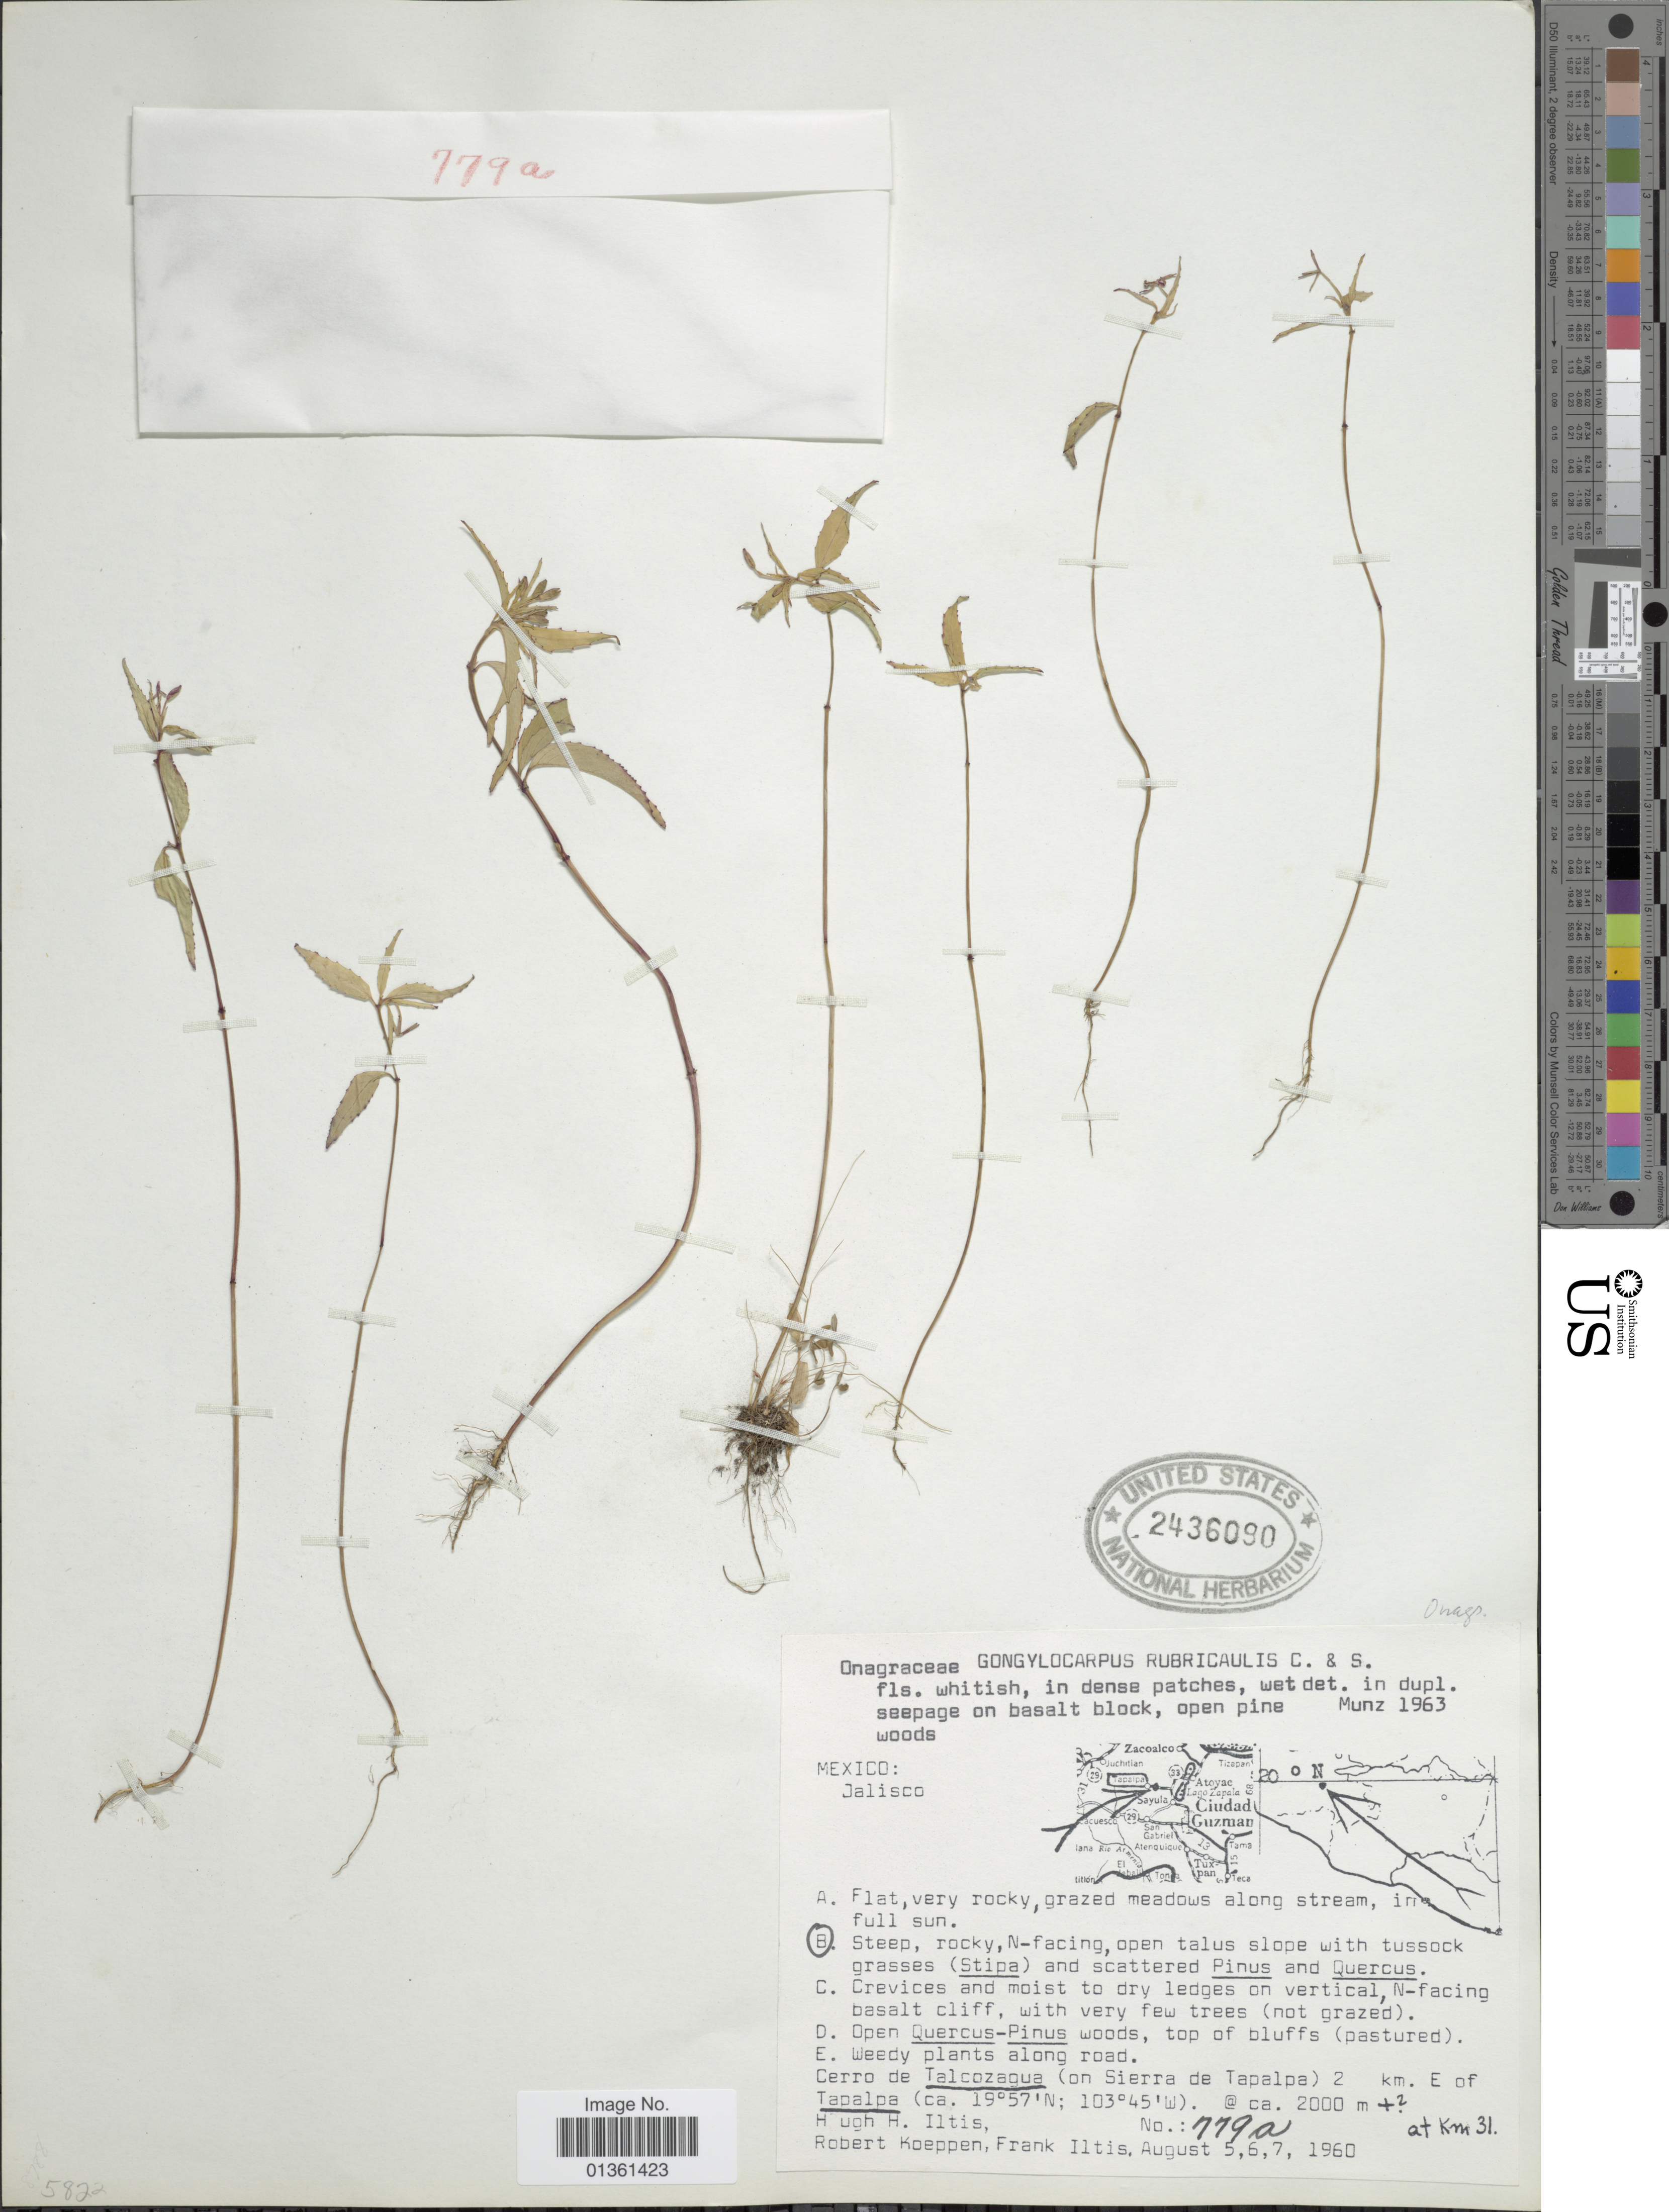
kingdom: Plantae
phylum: Tracheophyta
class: Magnoliopsida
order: Myrtales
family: Onagraceae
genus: Gongylocarpus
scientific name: Gongylocarpus rubricaulis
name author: Schltdl. & Cham.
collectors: H. H. Iltis, R. C. Koeppen & F. S. Iltis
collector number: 779a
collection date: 1960-08-05/1960-08-07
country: Mexico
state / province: Jalisco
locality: Cerro de Talcozagua (on Sierra de Tapalpa) 2 km. E of Tapalpa.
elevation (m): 2000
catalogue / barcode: US 2436090